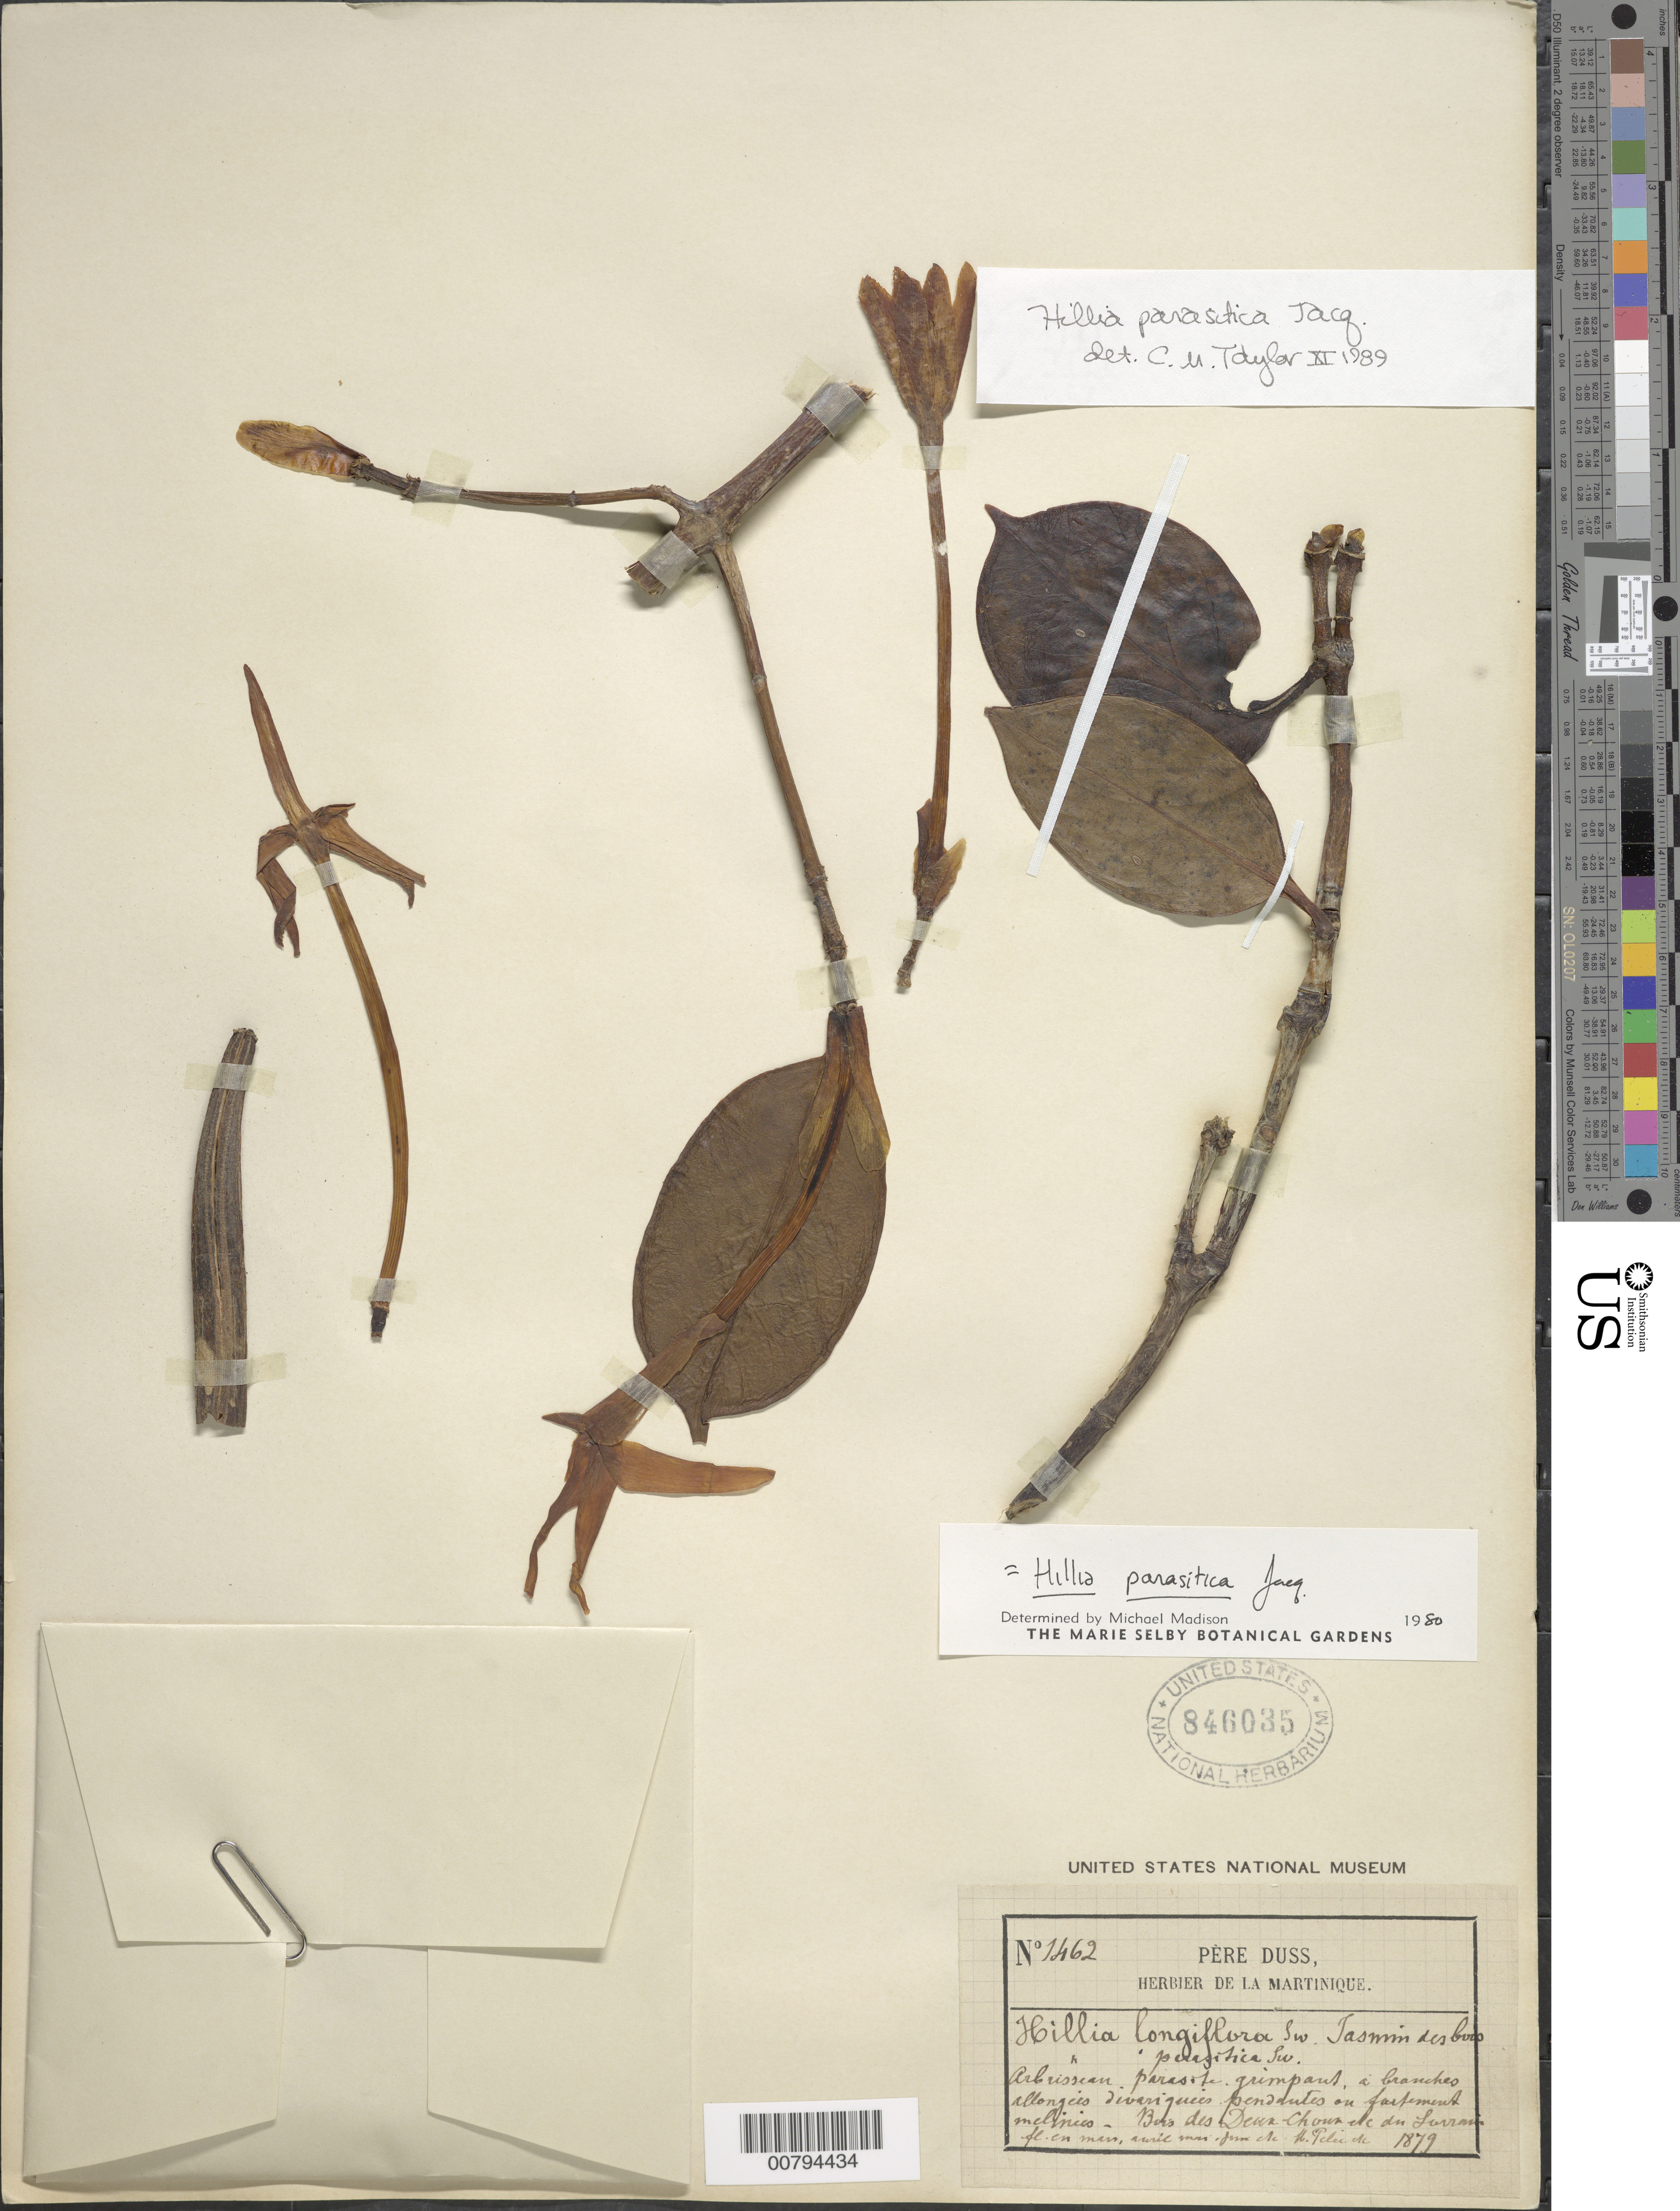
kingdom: Plantae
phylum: Tracheophyta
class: Magnoliopsida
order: Gentianales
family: Rubiaceae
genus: Hillia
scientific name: Hillia parasitica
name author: Jacq.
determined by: Madison, Michael T.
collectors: Père Duss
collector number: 1462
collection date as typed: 1879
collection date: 1879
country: Martinique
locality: Bois des Deux Chous de -- Larrain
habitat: On branches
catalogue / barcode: US 846035